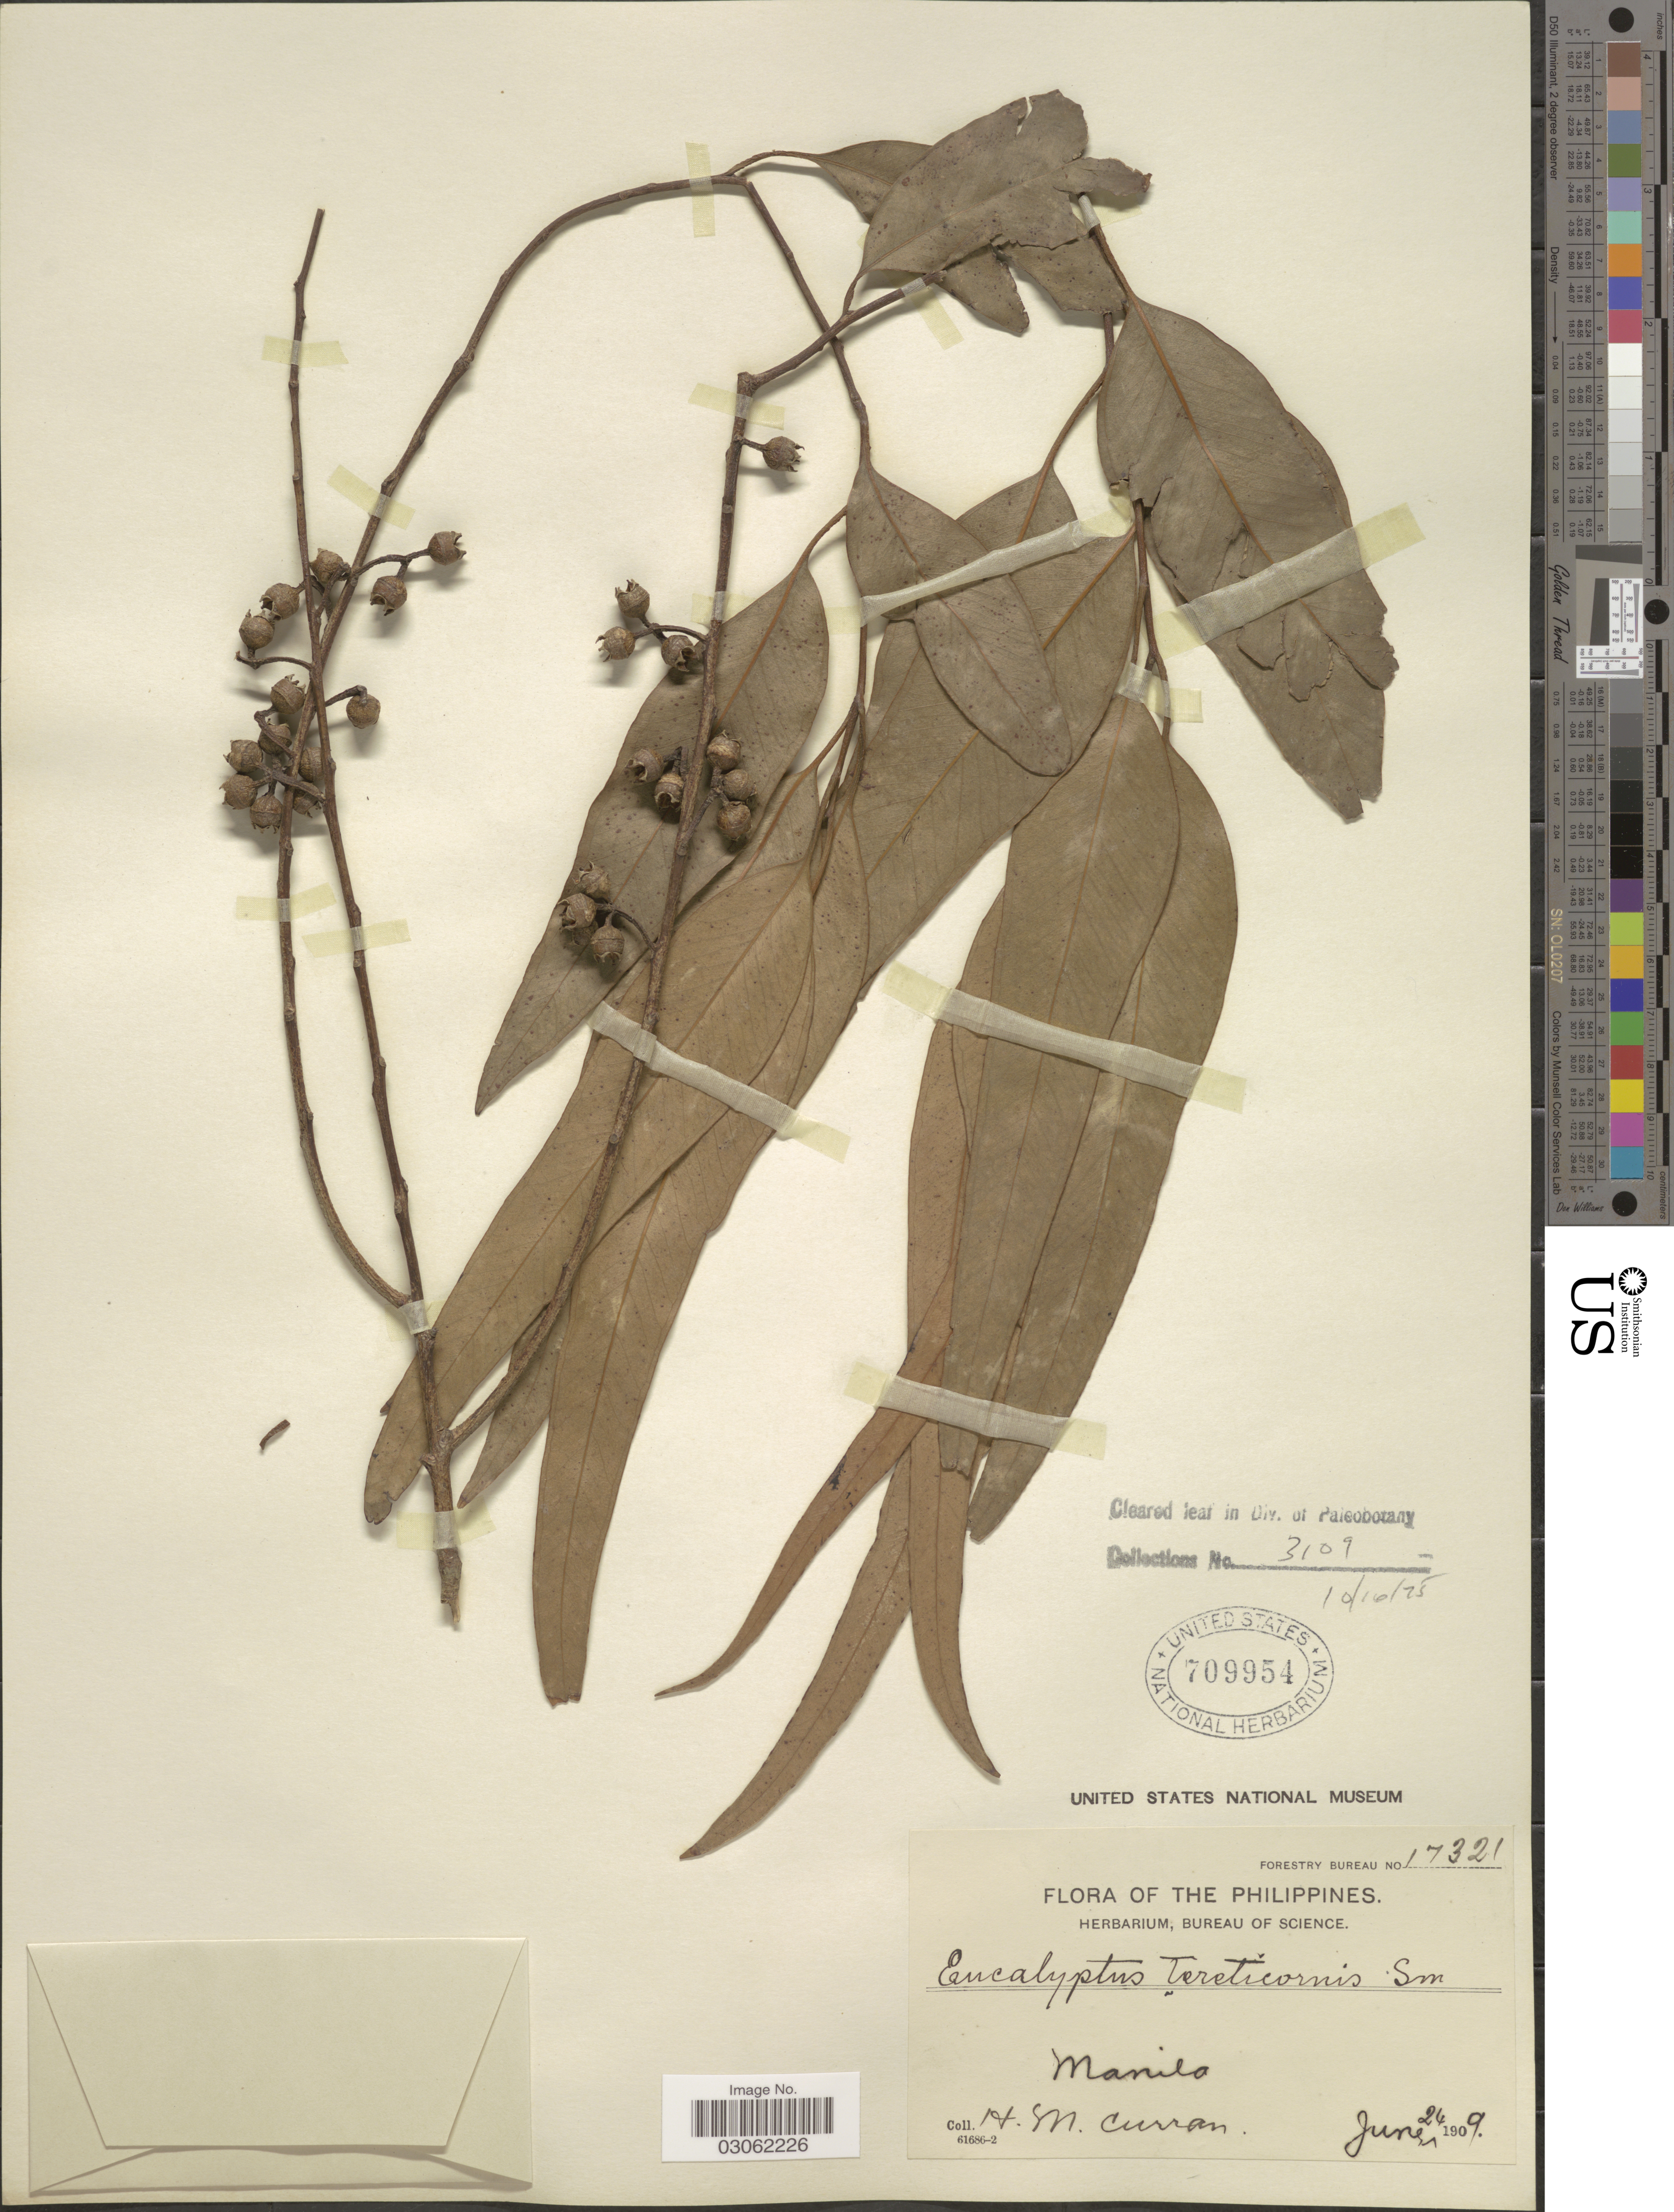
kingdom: Plantae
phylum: Tracheophyta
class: Magnoliopsida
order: Myrtales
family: Myrtaceae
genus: Eucalyptus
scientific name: Eucalyptus tereticornis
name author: Sm.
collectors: H. M. Curran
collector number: Forestry Bureau 17321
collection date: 1909-06-24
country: Philippines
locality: Manila.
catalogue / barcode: US 709954